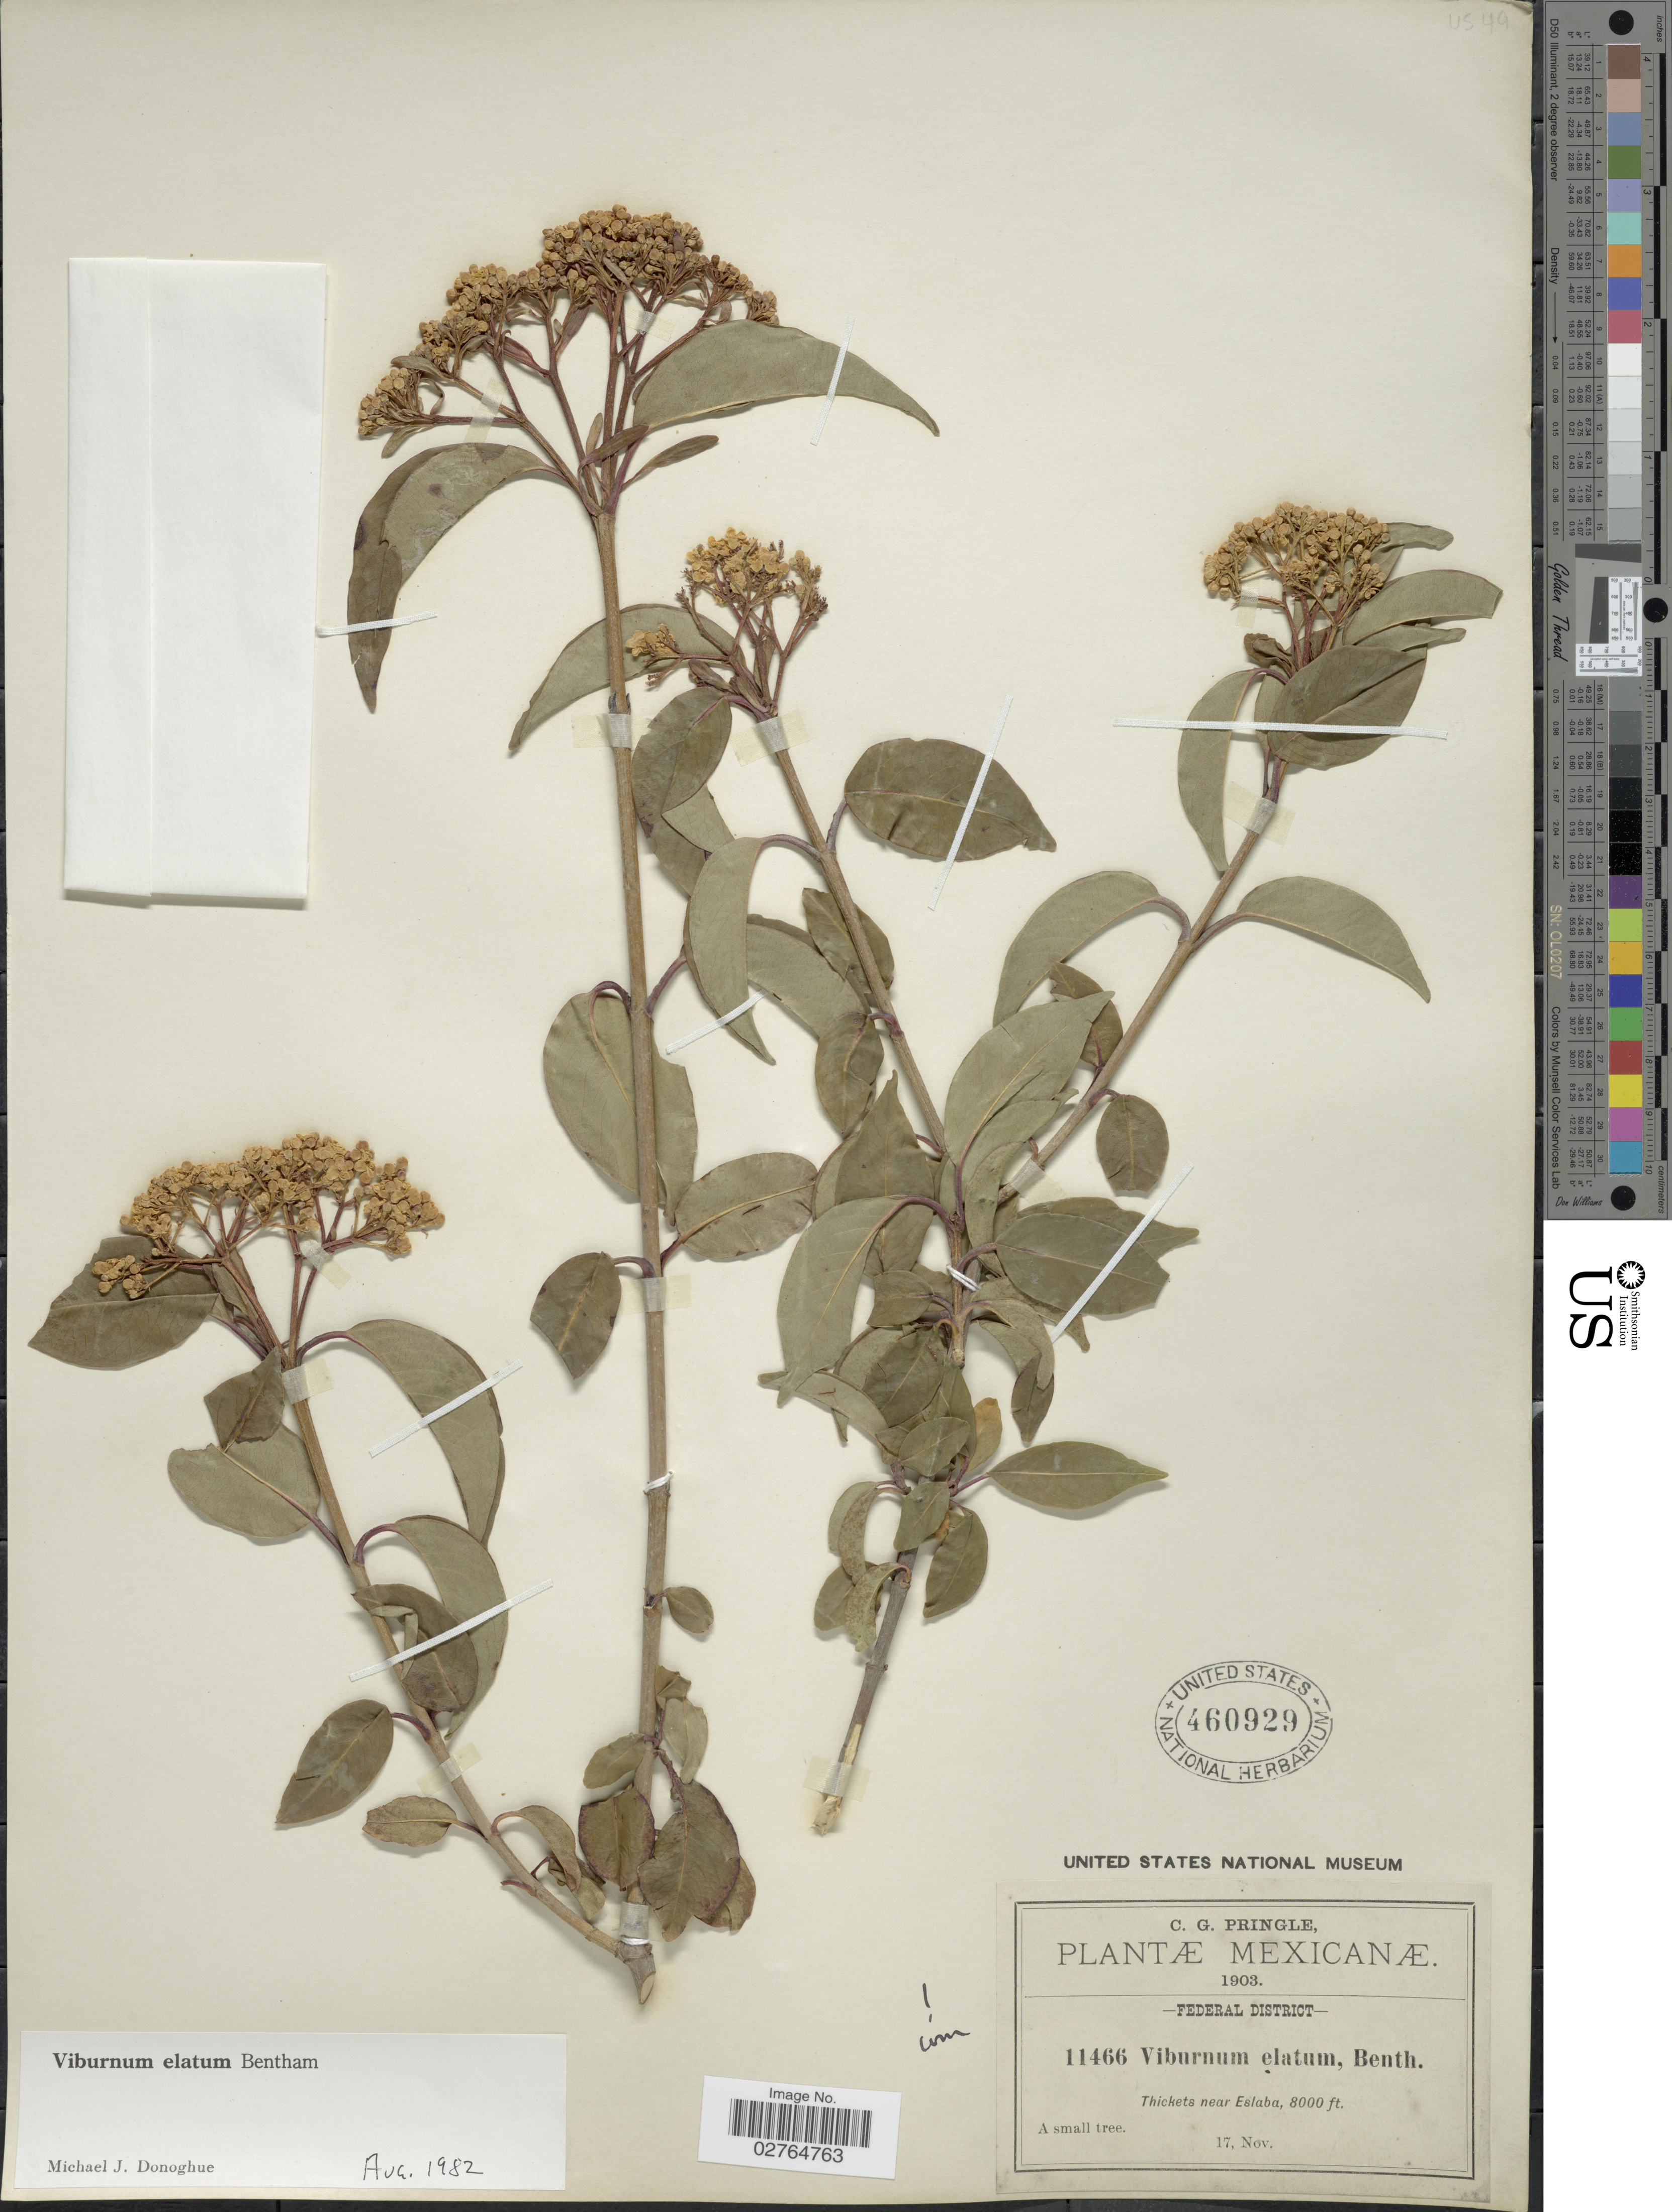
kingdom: Plantae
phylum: Tracheophyta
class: Magnoliopsida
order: Dipsacales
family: Viburnaceae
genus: Viburnum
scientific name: Viburnum elatum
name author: Benth.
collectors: C. G. Pringle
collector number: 11466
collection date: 1903-11-17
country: Mexico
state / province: Distrito Federal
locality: Federal District. Thickets near Eslaba.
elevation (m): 2438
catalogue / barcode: US 460929